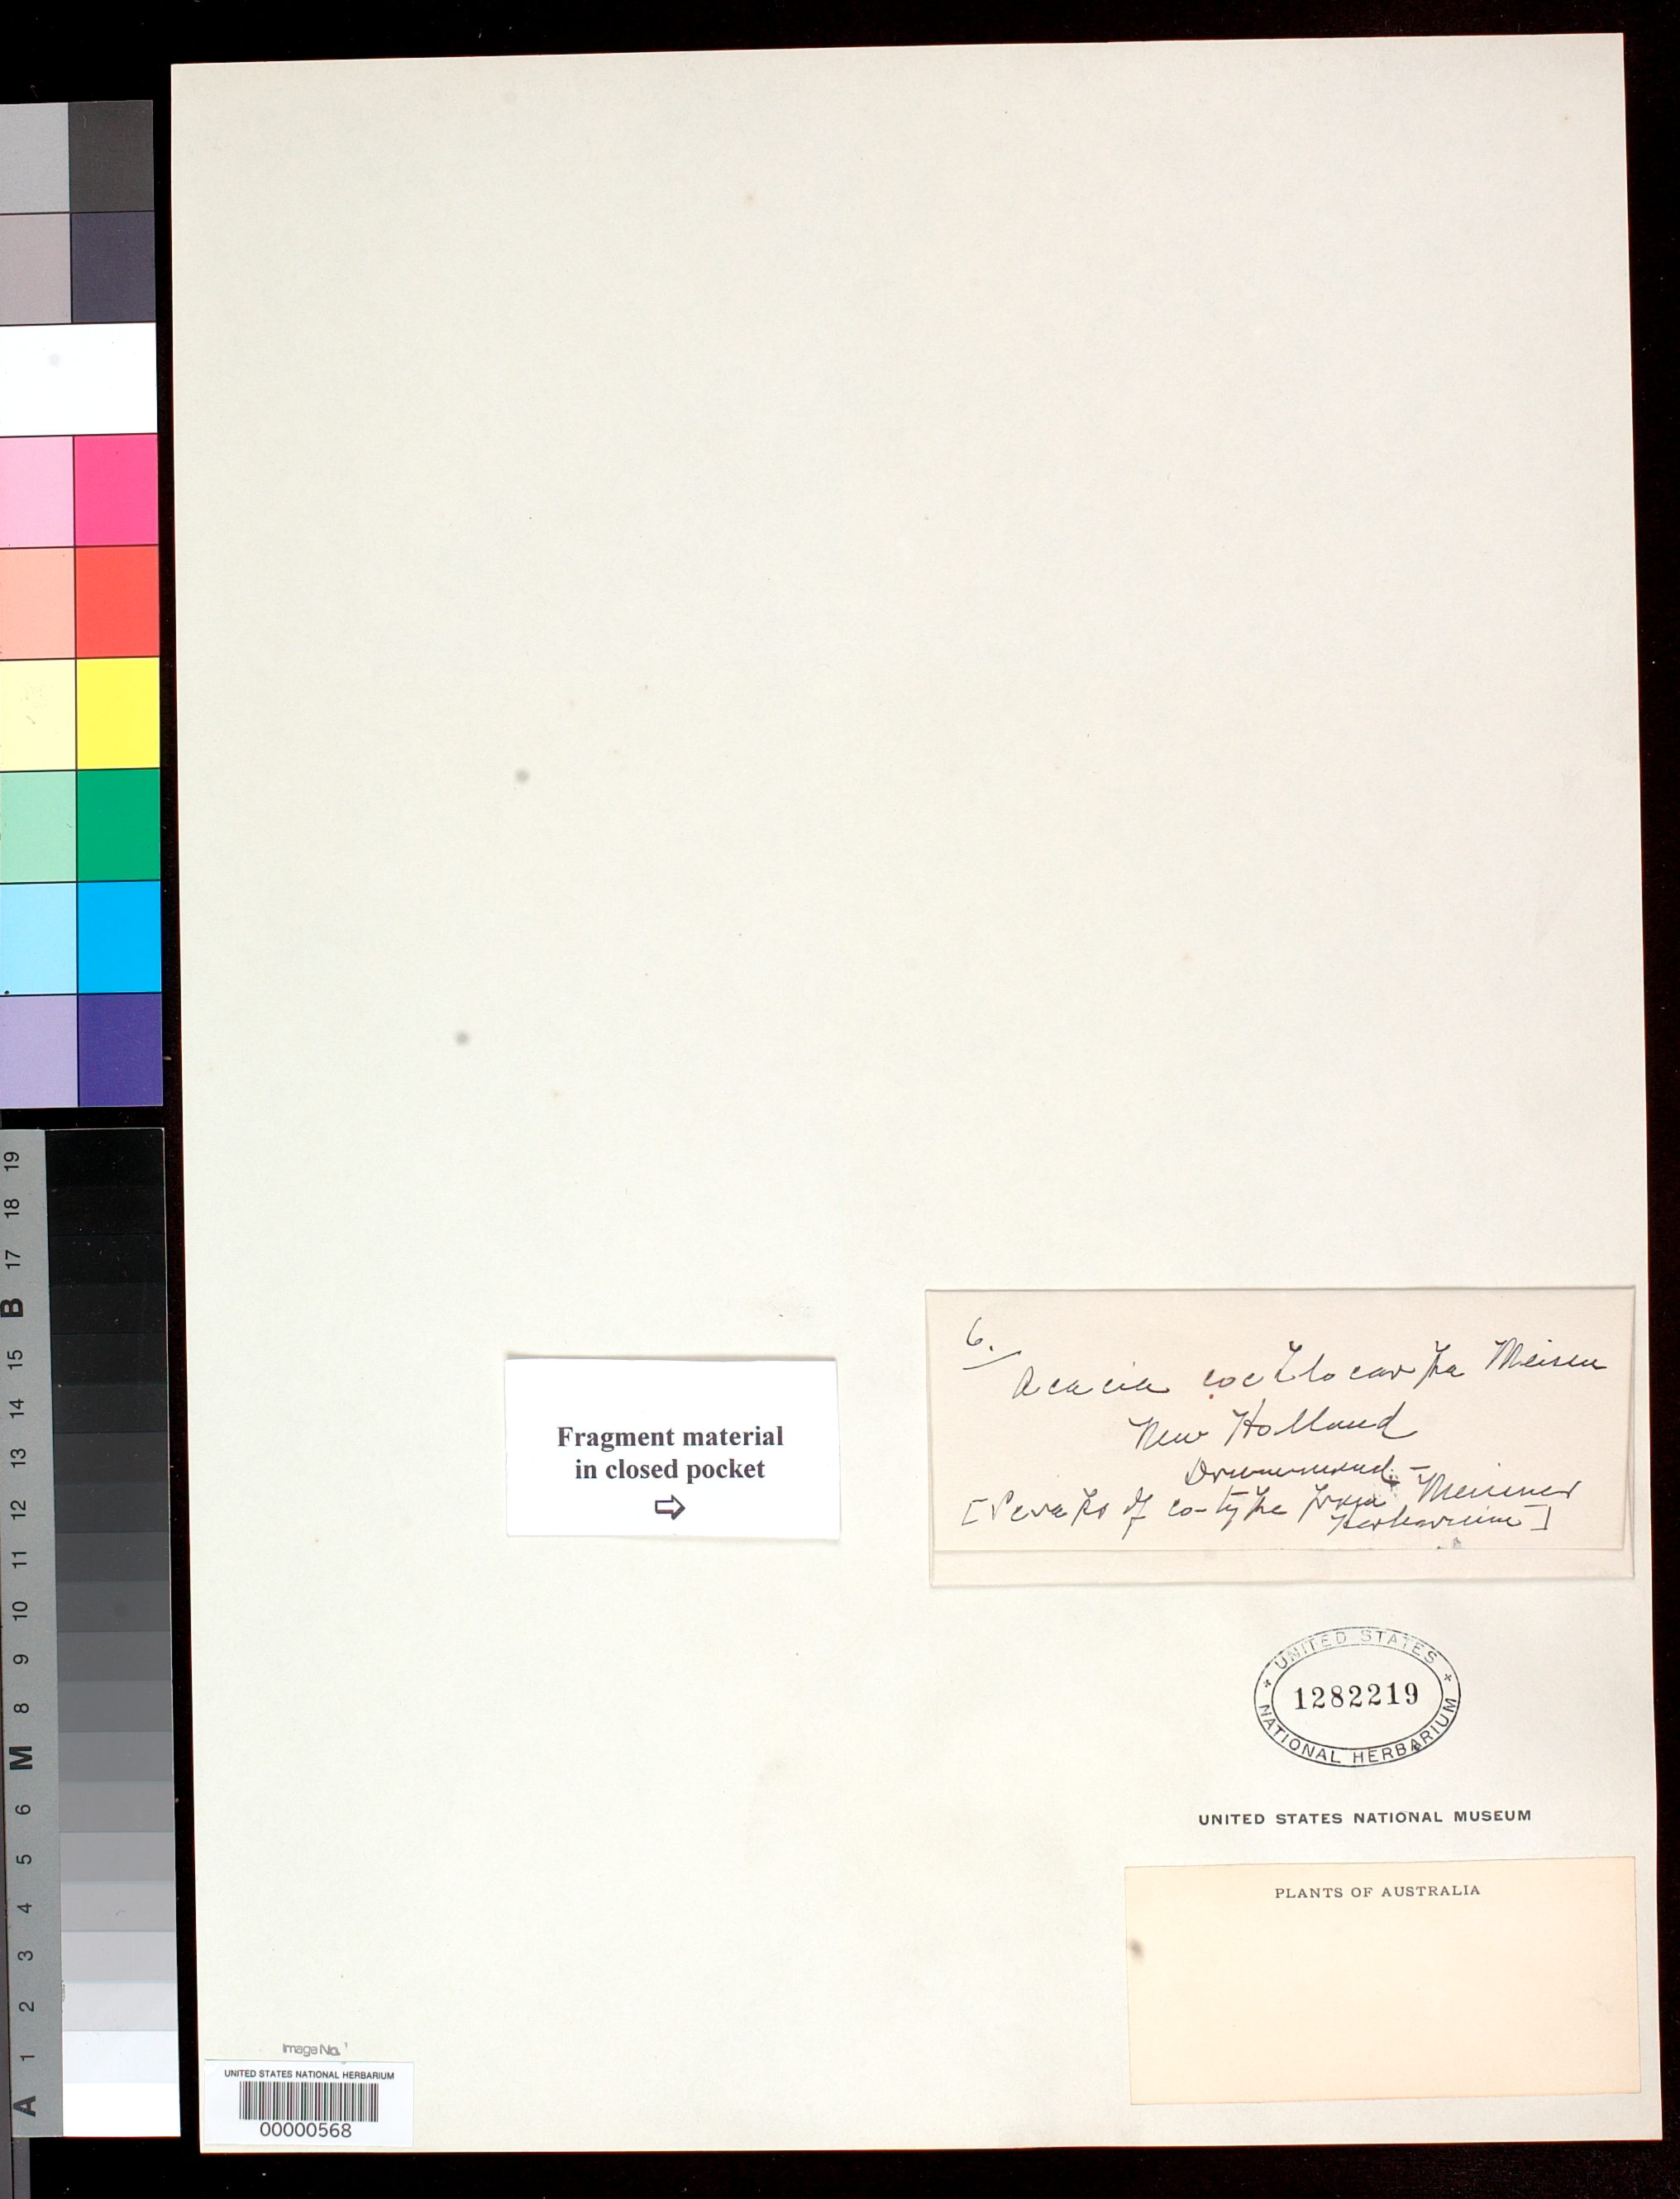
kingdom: Plantae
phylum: Tracheophyta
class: Magnoliopsida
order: Fabales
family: Fabaceae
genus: Acacia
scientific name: Acacia cochlocarpa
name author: Meisn.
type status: Possible Type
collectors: -. Drummond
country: Australia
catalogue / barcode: US 1282219